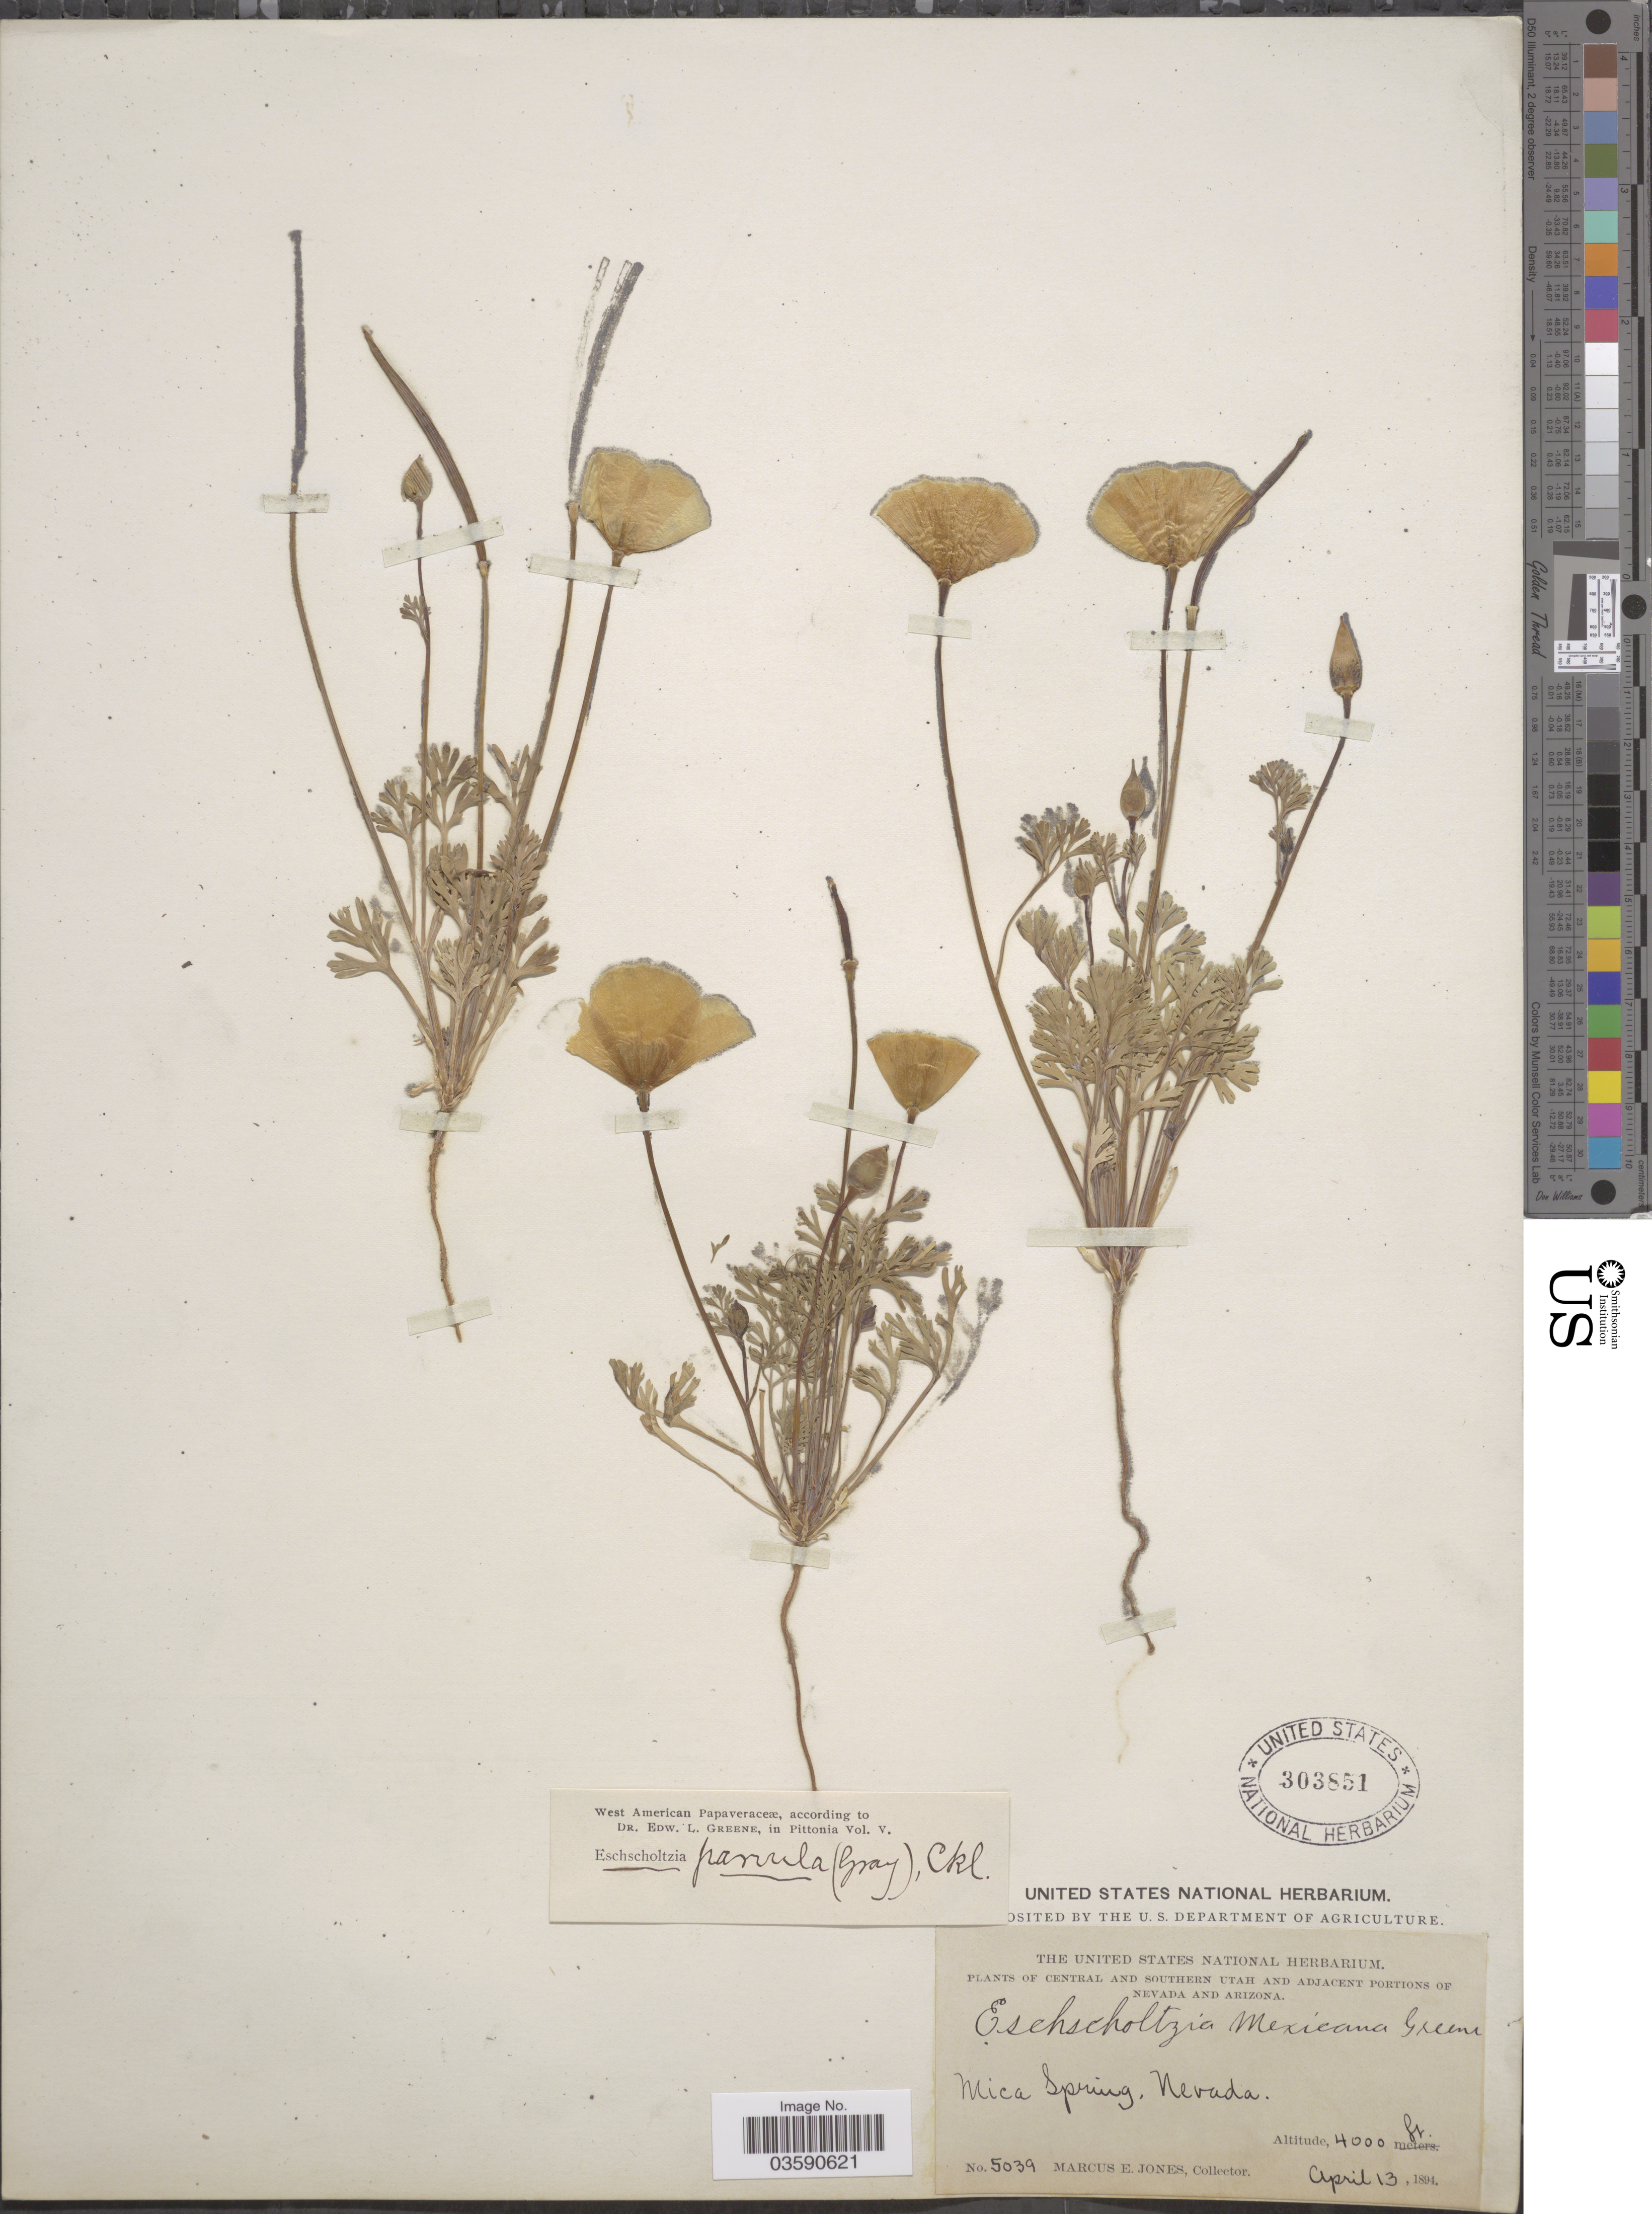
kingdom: Plantae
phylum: Tracheophyta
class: Magnoliopsida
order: Ranunculales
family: Papaveraceae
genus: Eschscholzia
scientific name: Eschscholzia mexicana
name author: Greene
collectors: M. E. Jones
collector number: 5039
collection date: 1894-04-13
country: United States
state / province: Nevada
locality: Adjacent portions of Nevada. Mica Spring.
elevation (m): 1219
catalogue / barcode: US 303851